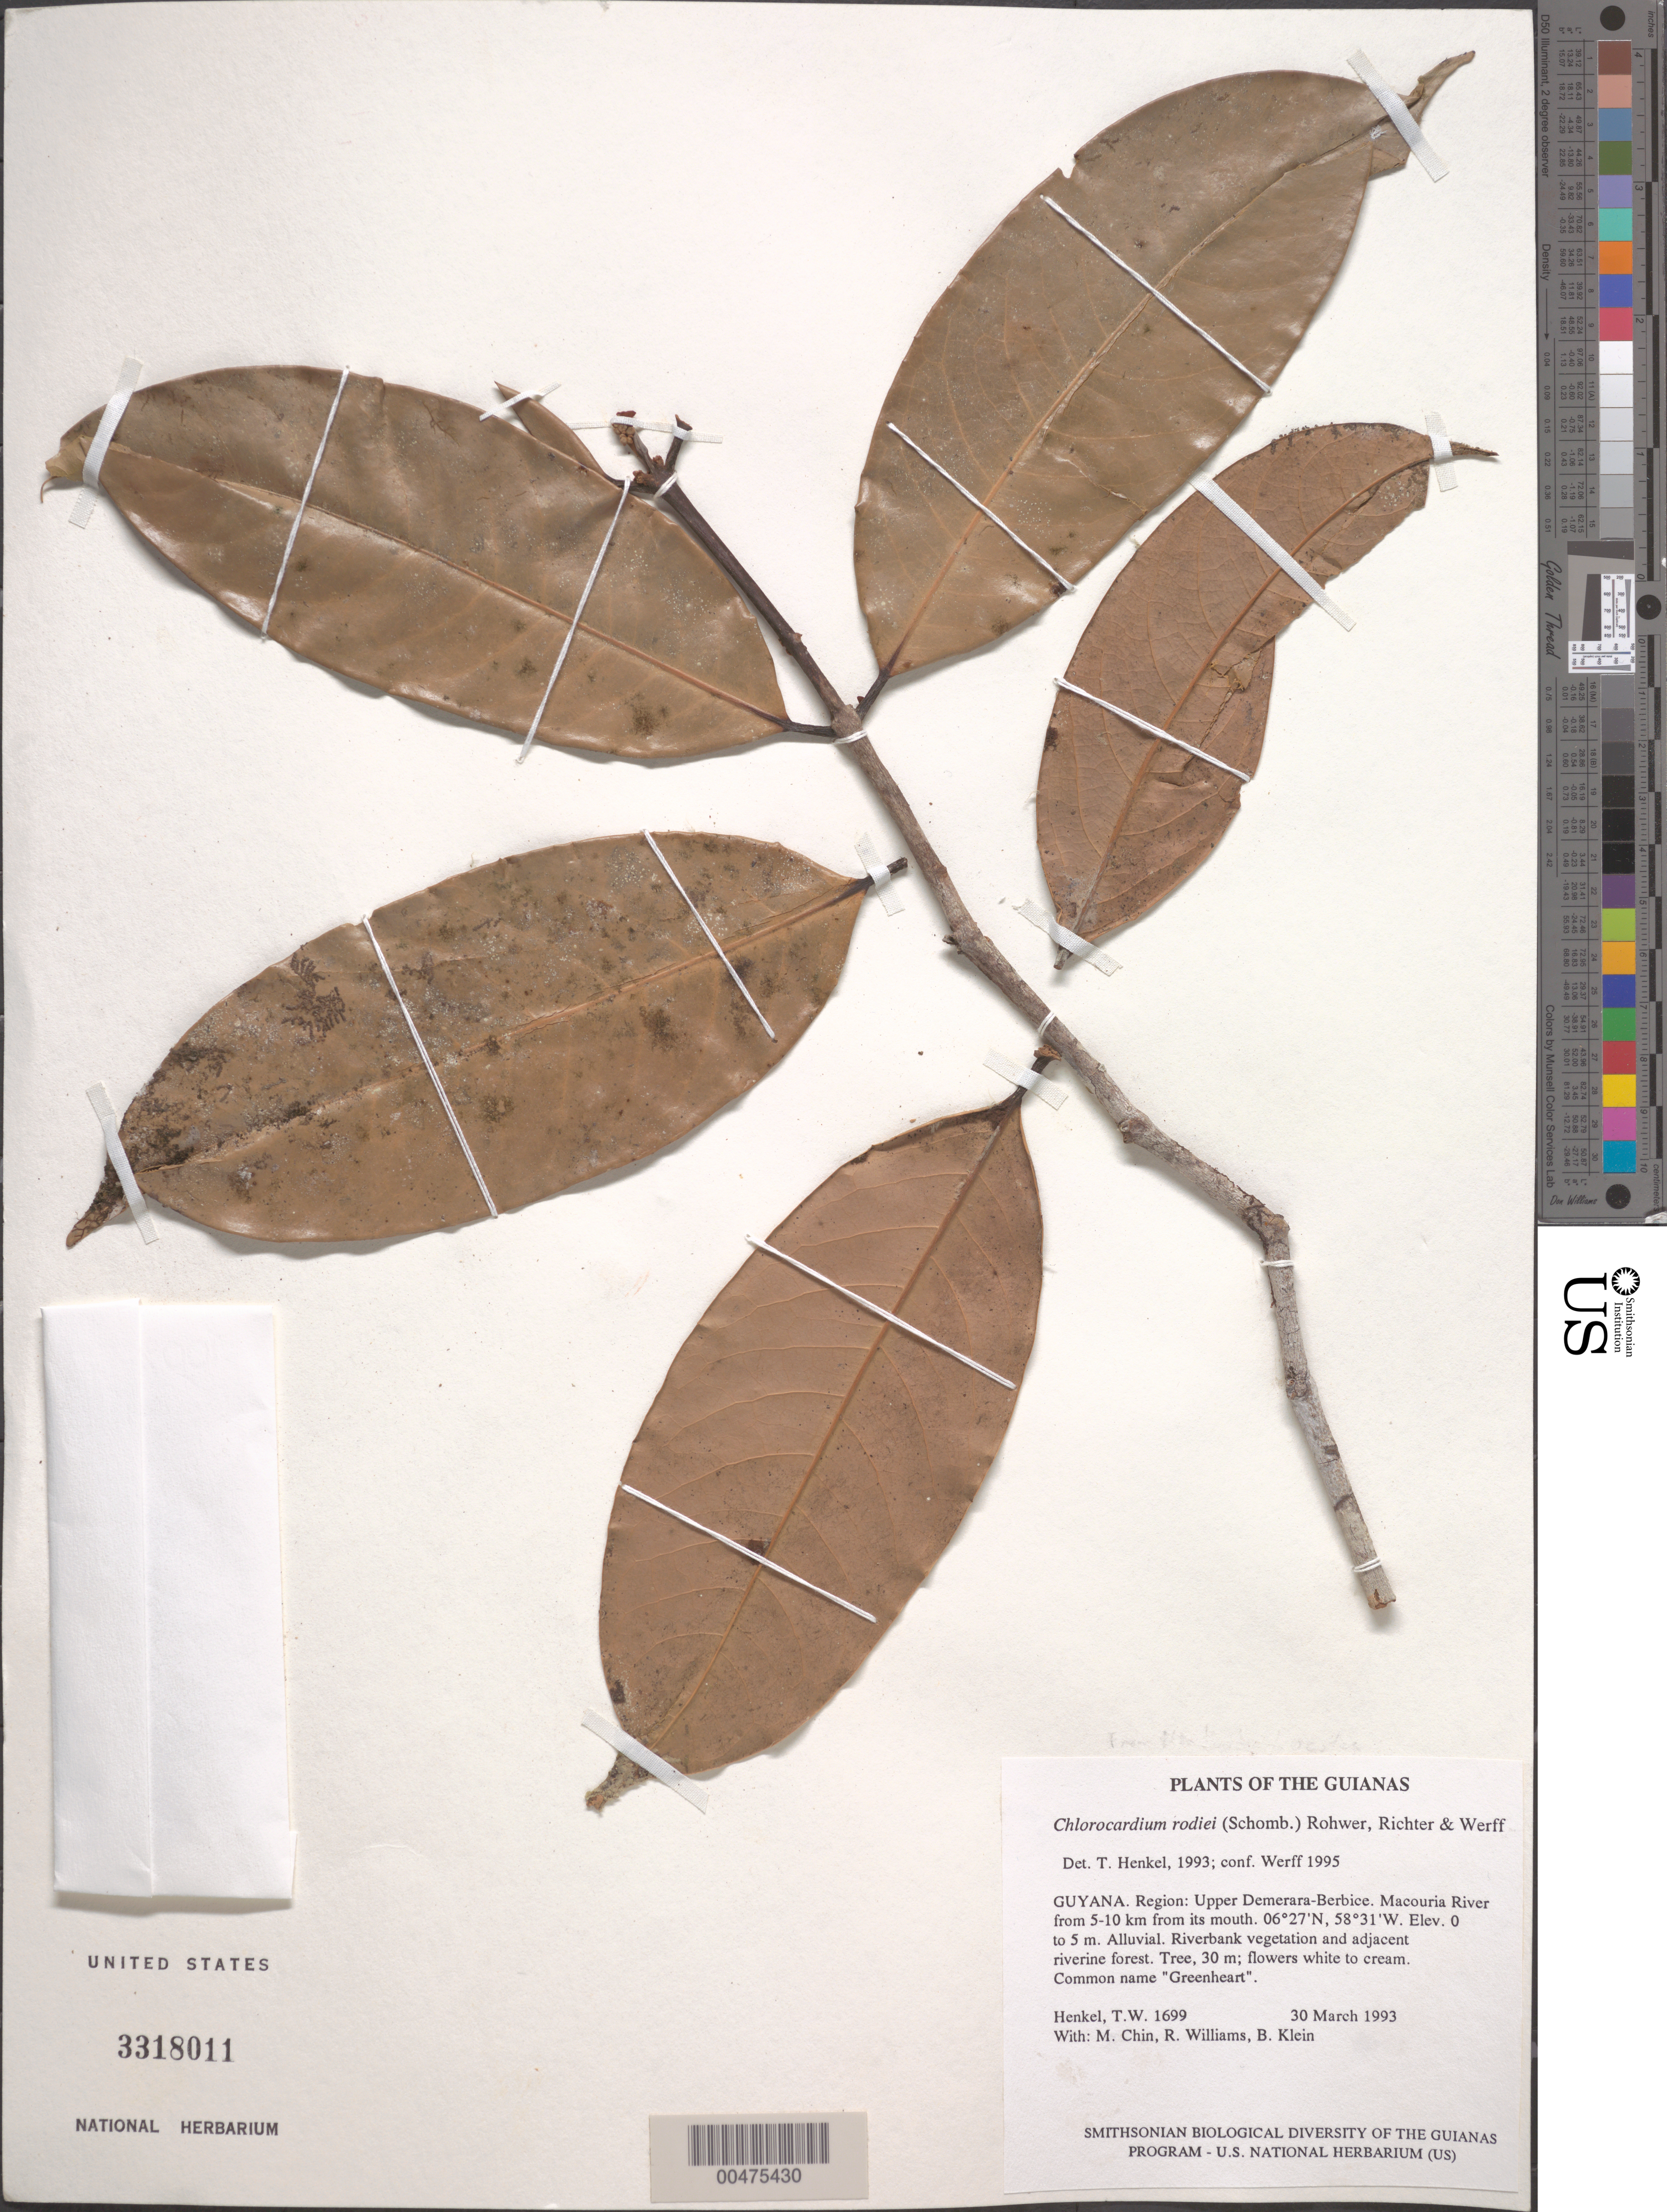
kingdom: Plantae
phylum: Tracheophyta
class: Magnoliopsida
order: Laurales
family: Lauraceae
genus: Chlorocardium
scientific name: Chlorocardium rodiei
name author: (R.H. Schomb.) Rohwer et al.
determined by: van der Werff, H., (MO), Missouri Botanical Garden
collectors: T. Henkel, M. Chin, R. Williams & B. Klein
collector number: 1699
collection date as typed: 30 March 1993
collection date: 1993-03-30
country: Guyana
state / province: U. Demerara-Berbice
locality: Macouria River from 5-10 km from its mouth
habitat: Alluvial. Riverbank vegetation and adjacent riverine forest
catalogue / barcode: US 3318011